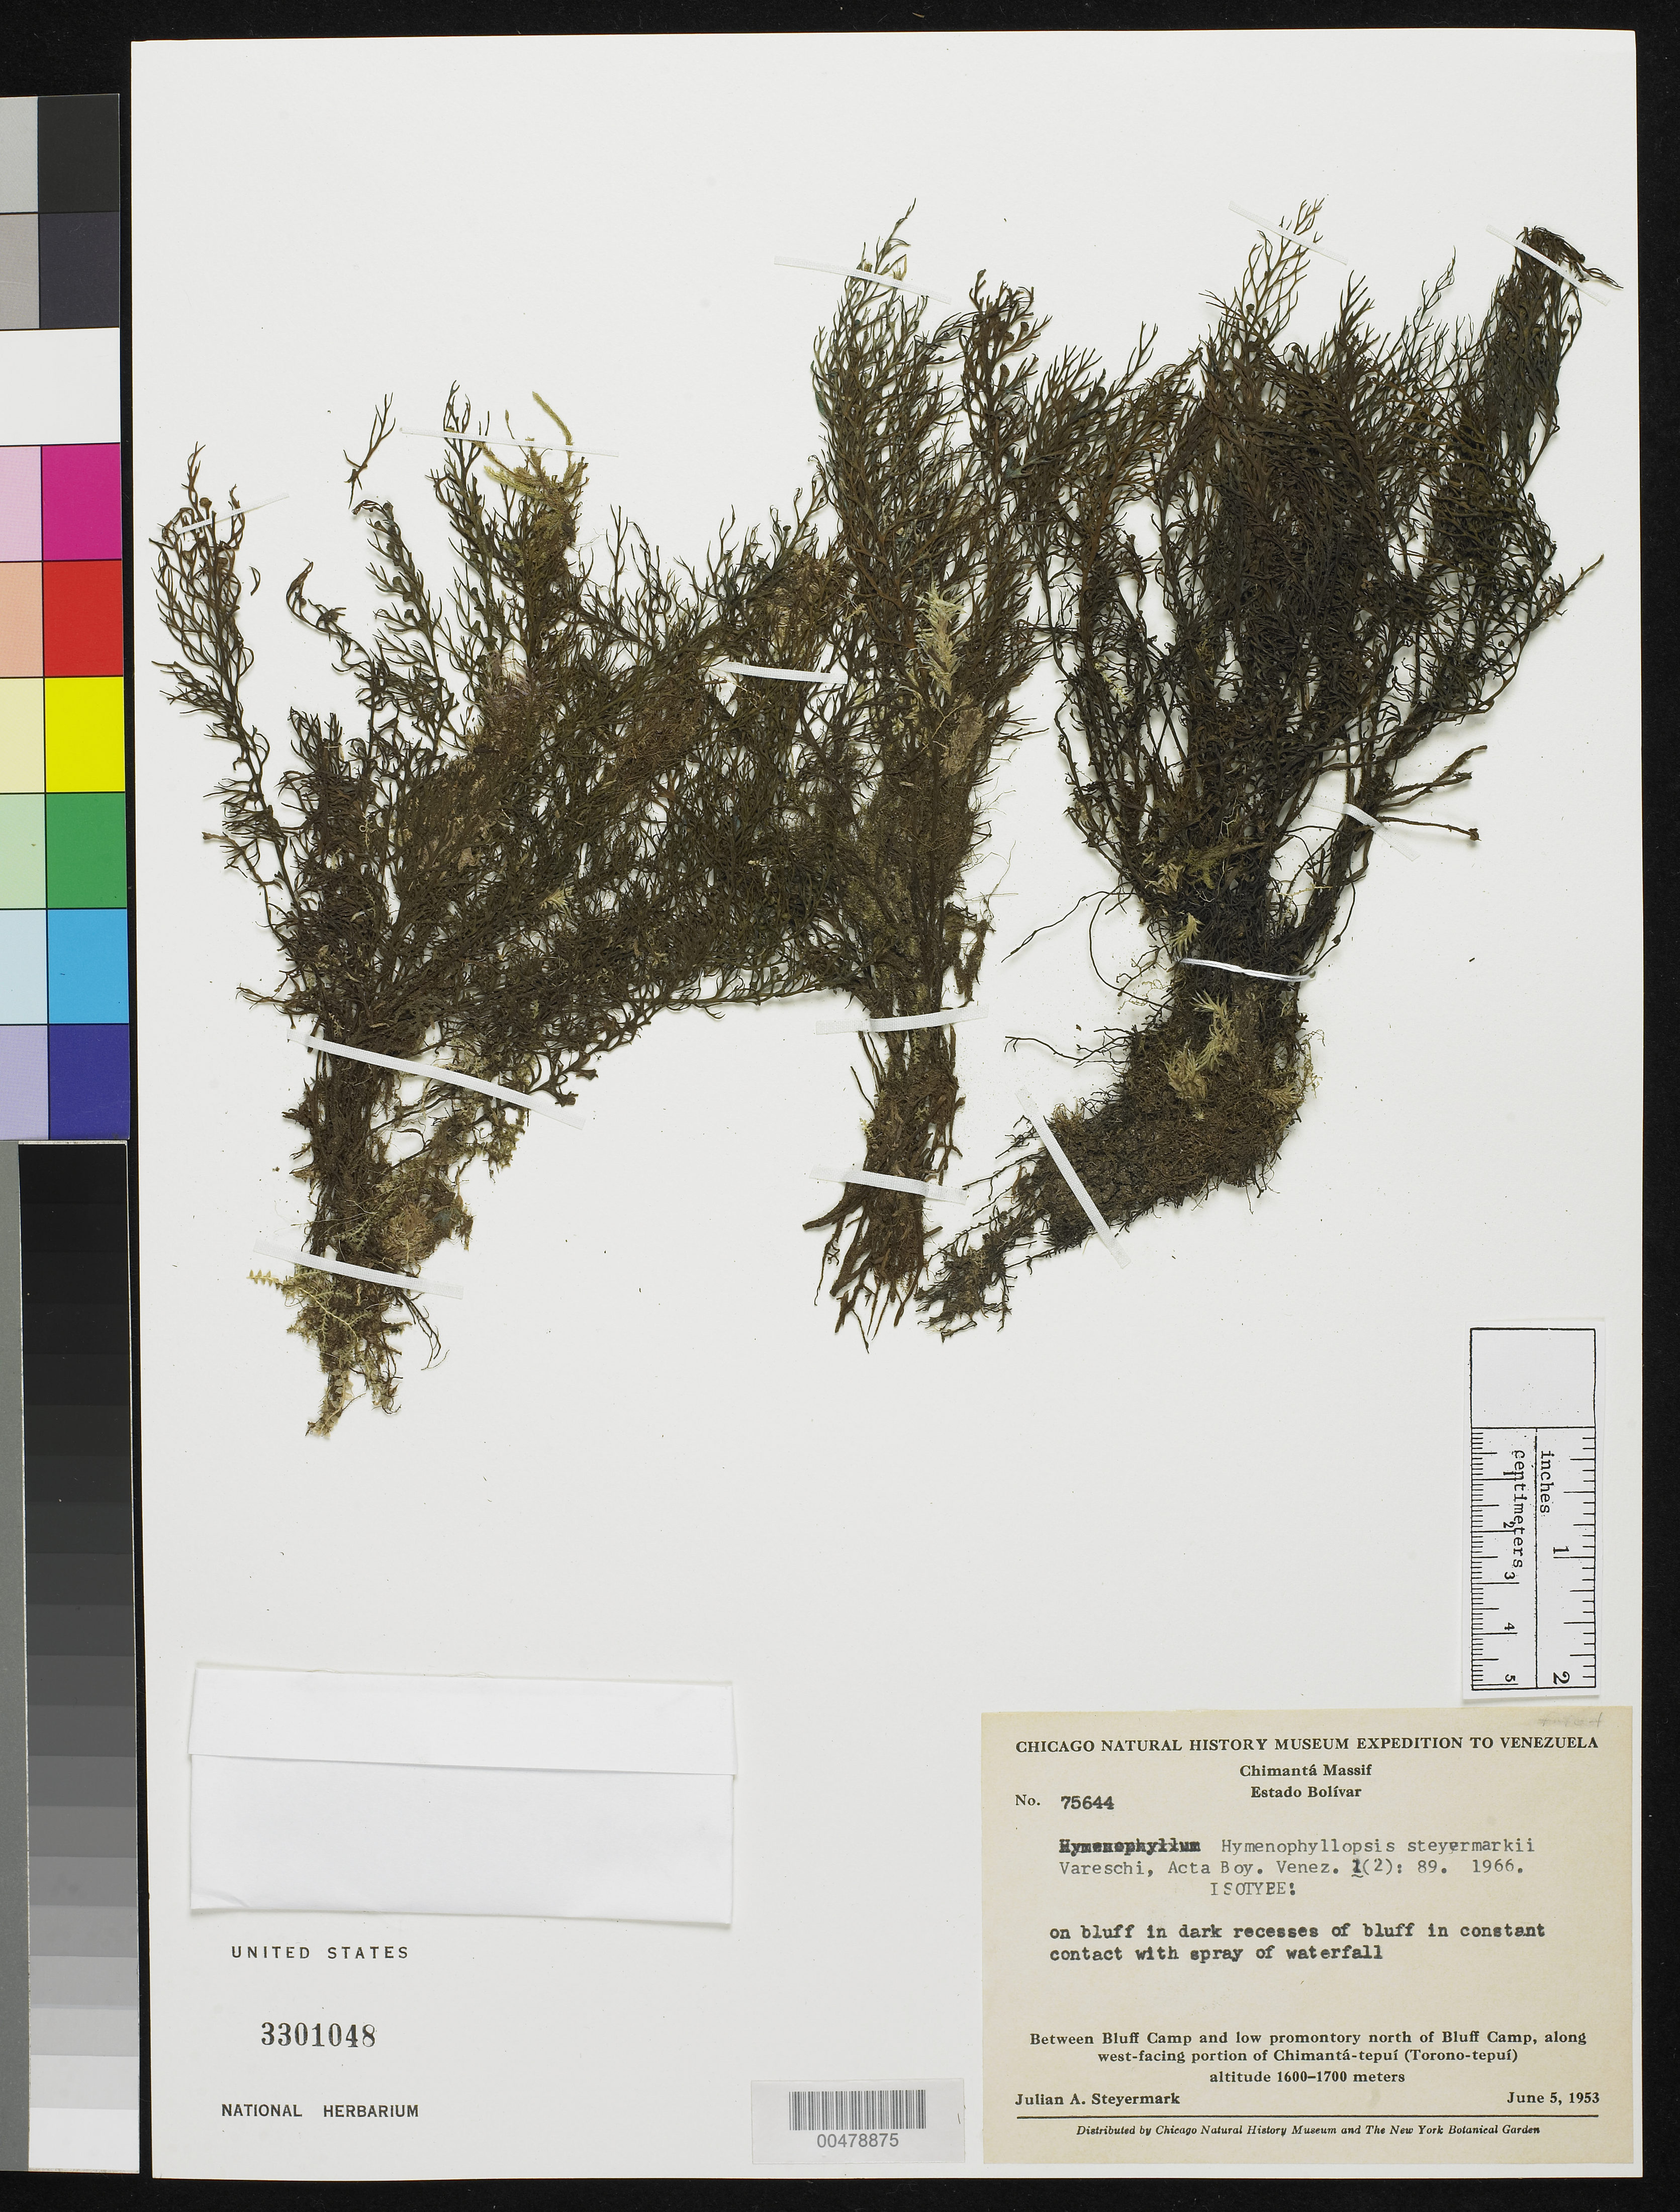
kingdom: Plantae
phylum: Tracheophyta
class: Polypodiopsida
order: Cyatheales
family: Cyatheaceae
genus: Hymenophyllopsis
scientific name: Hymenophyllopsis steyermarkii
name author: Vareschi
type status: Isotype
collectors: J. Steyermark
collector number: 75644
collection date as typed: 05 Jun 1953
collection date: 1953-06-05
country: Venezuela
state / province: Bolivar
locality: Chimanta Massif, between bluff camp & low promontory N of bluff camp, along W facing portion of Chimanta-tepui (Toronto-tepui).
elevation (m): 1600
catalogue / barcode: US 3301048